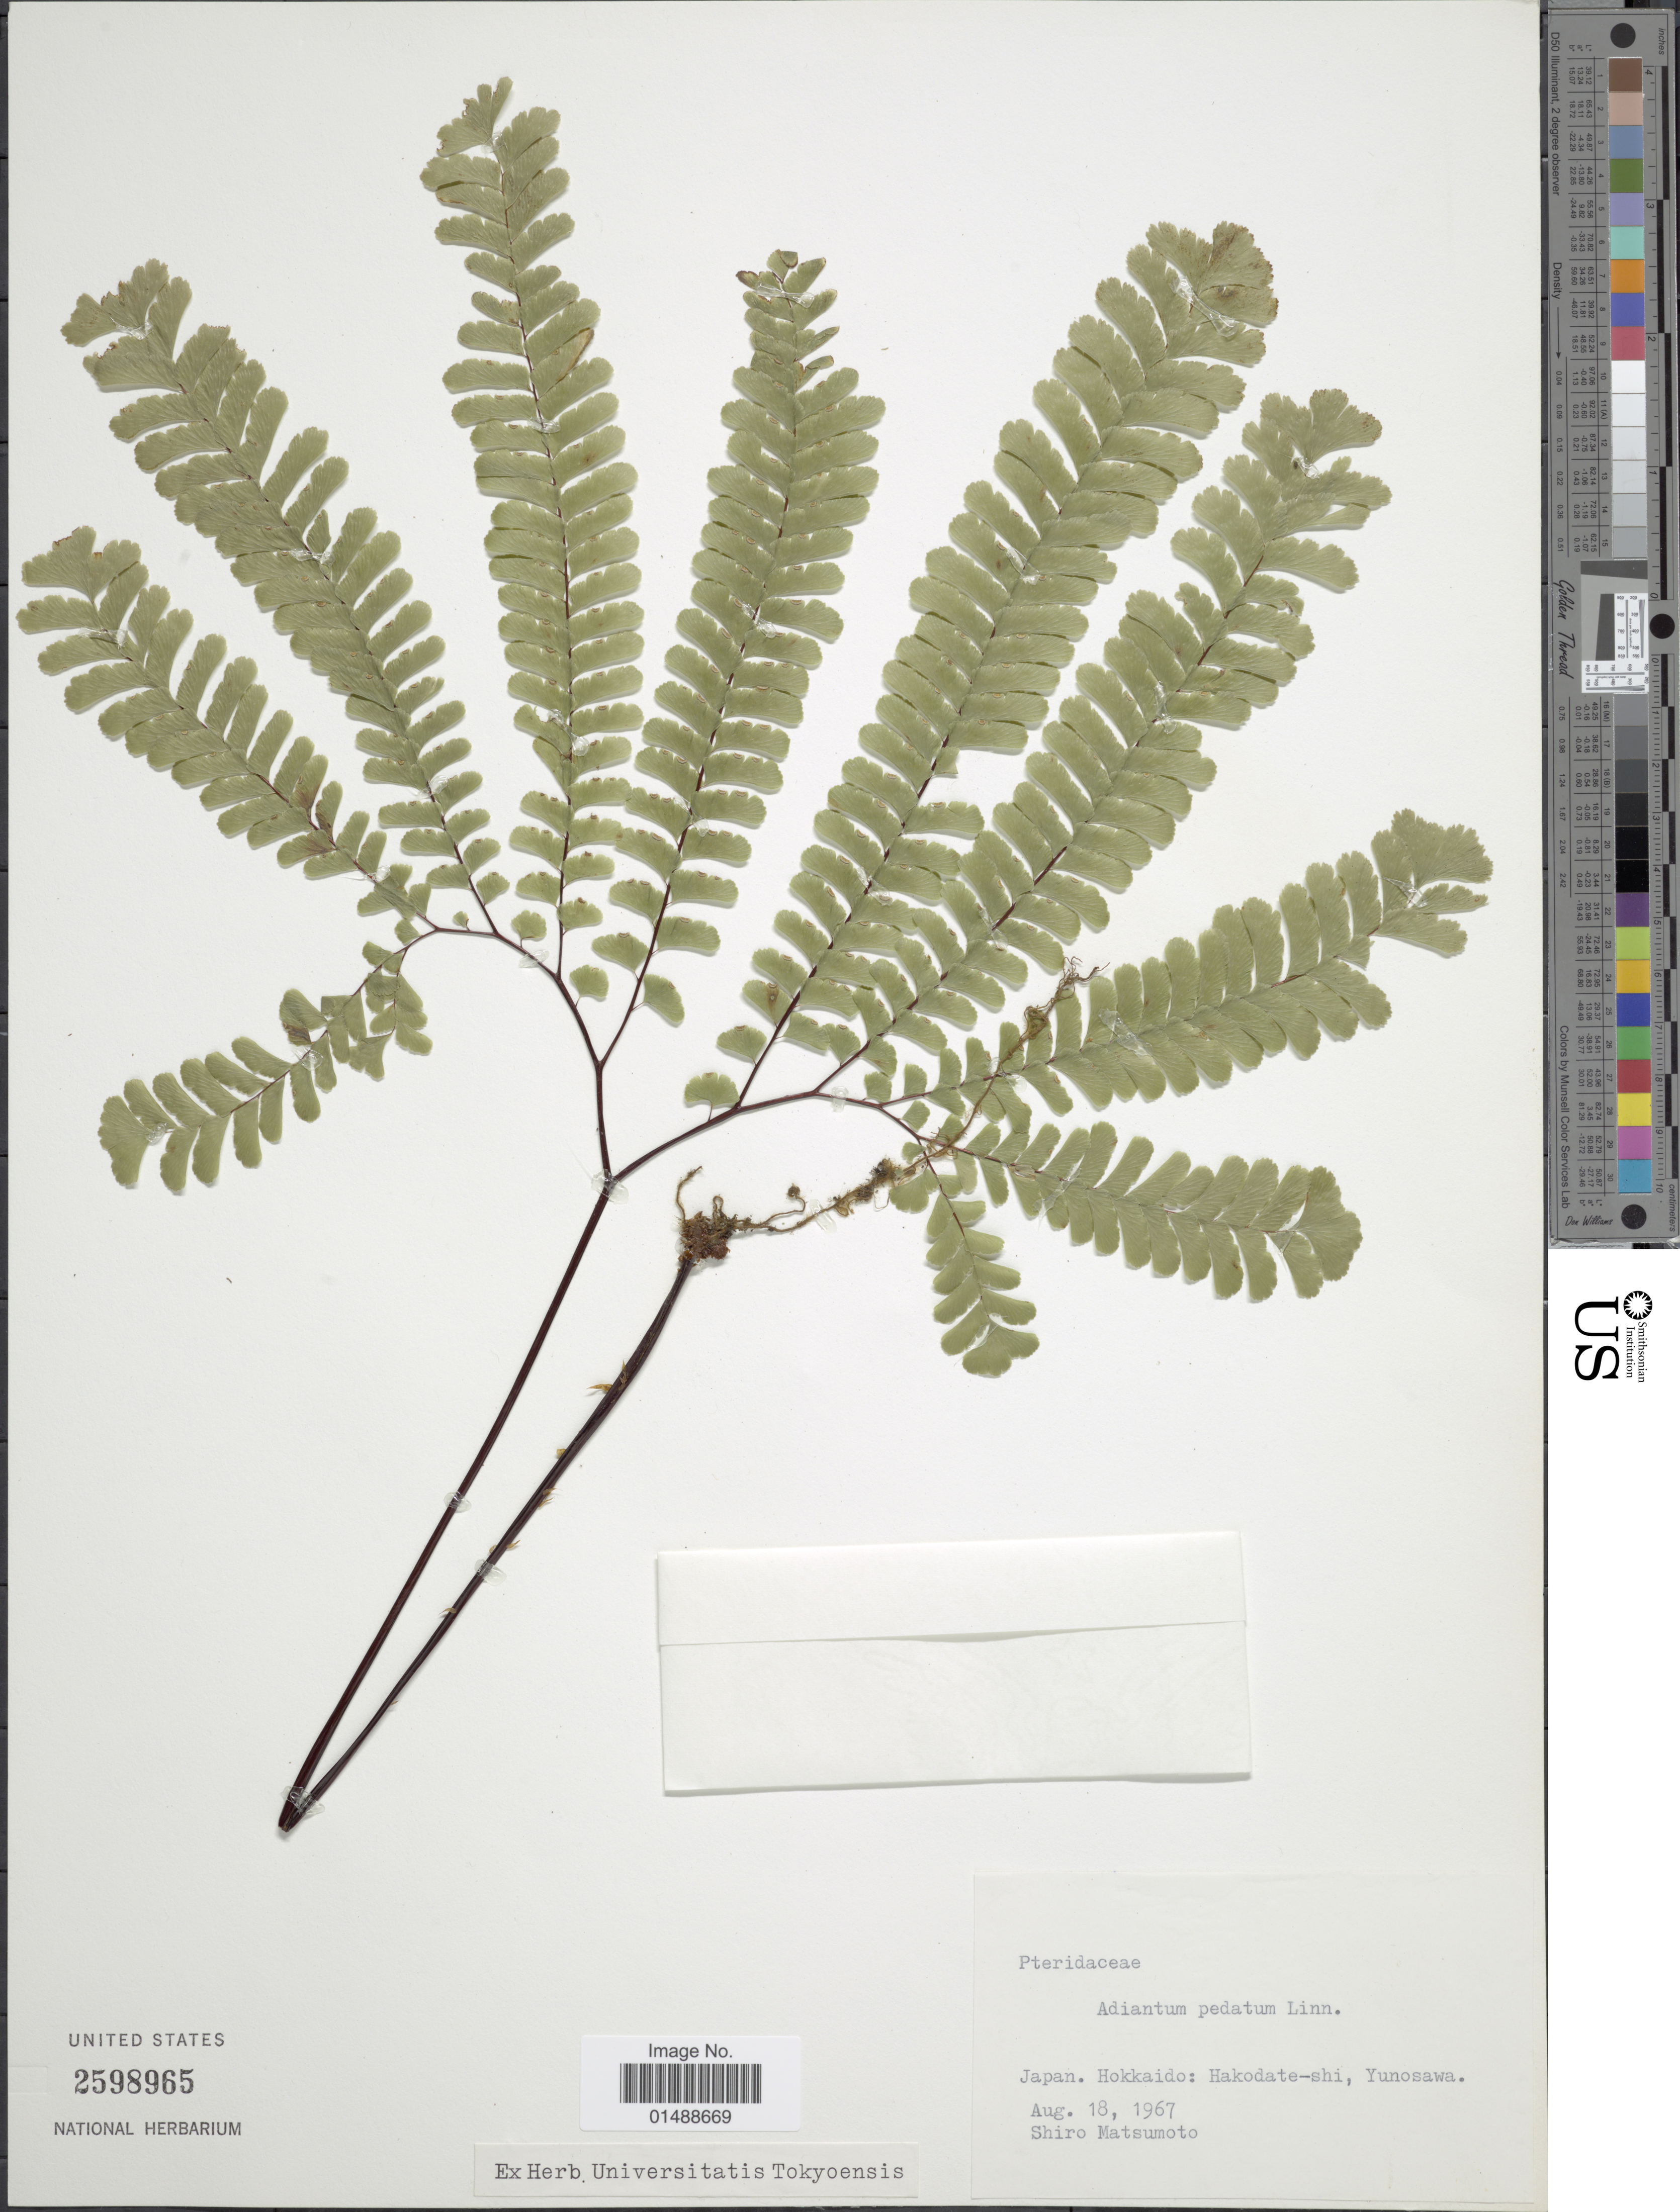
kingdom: Plantae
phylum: Tracheophyta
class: Polypodiopsida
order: Polypodiales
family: Pteridaceae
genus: Adiantum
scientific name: Adiantum pedatum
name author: L.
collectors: S. Matsumoto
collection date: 1967-08-18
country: Japan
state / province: Hokkaidō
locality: Japan, Hokkaido: Hakodate-shi, Yunosawa.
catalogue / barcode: US 2598965